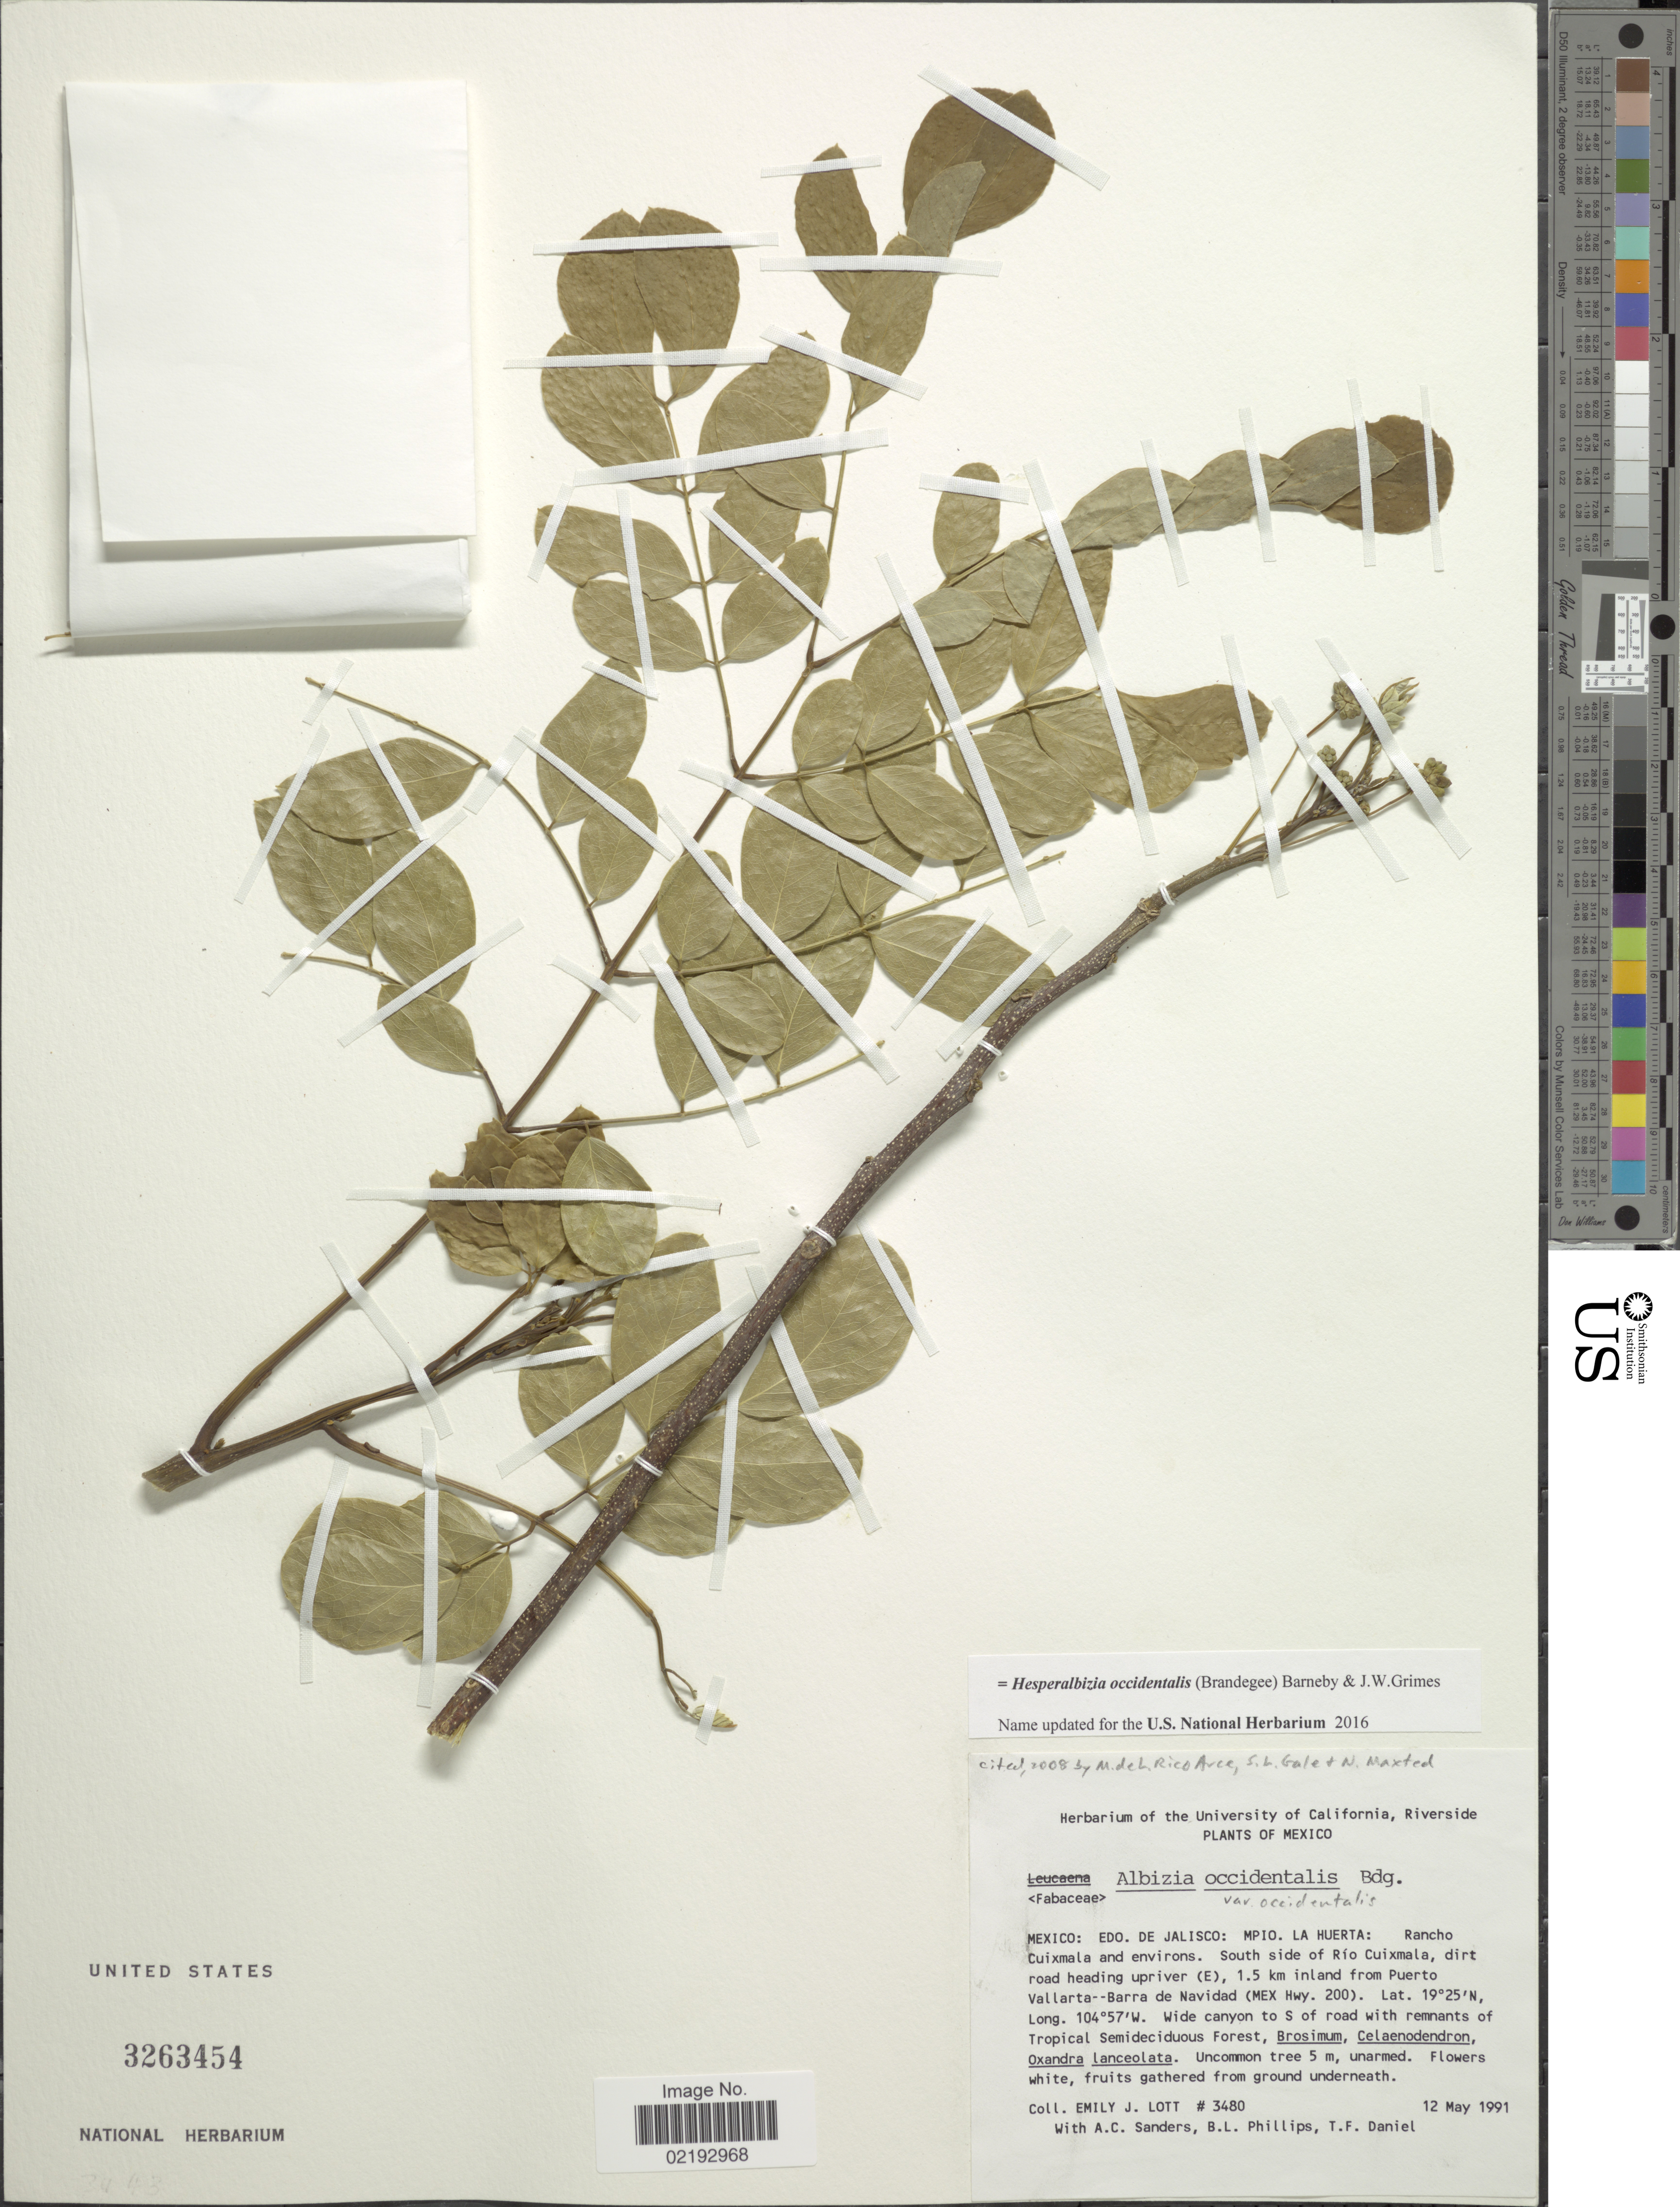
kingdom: Plantae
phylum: Tracheophyta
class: Magnoliopsida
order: Fabales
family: Fabaceae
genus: Hesperalbizia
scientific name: Hesperalbizia occidentalis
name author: (Brandegee) Barneby & J.W. Grimes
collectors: E. J. Lott, A. Sanders, B. L. Phillips & T. F. Daniel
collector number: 3480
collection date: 1991-05-12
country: Mexico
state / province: Jalisco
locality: Mpio. La Huerta, Rancho Cuixmala and environs, south side of Rio Cuixmala, dirt road heading upriver (E), 1.5 km inland from Puerto Vallarta--Barra de Navidad (Mex Hwy 200)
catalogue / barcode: US 3263454